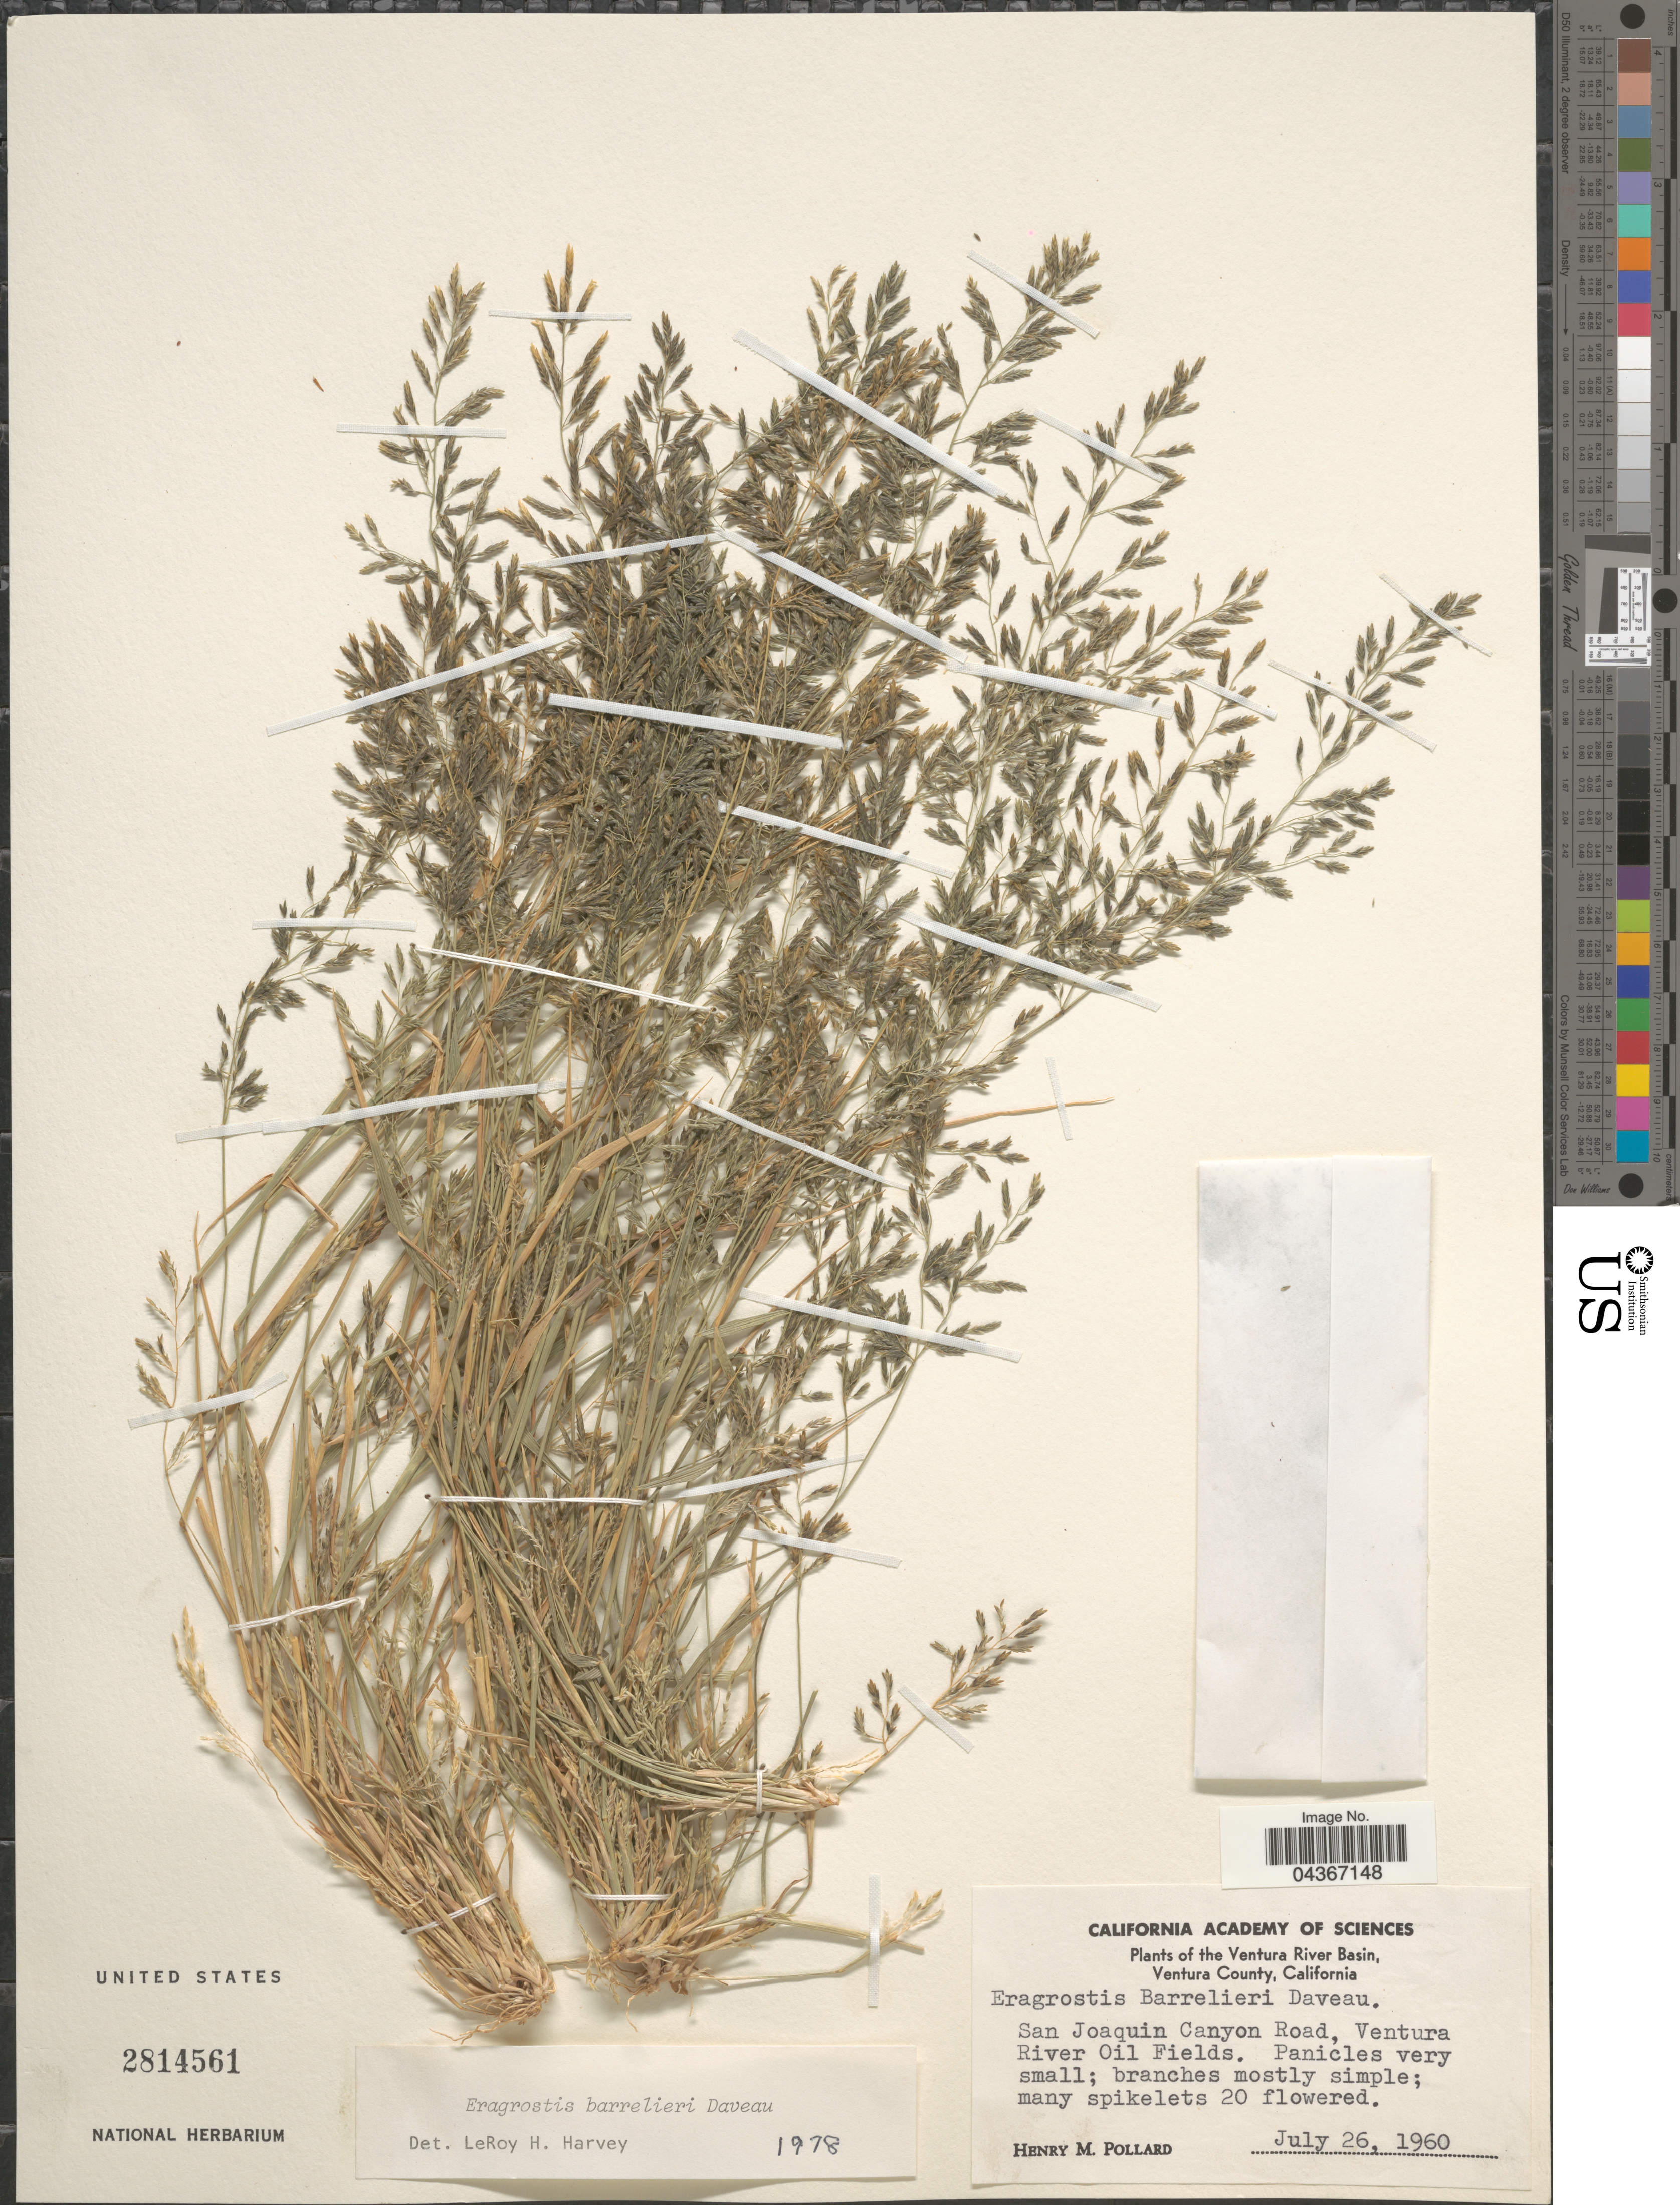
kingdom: Plantae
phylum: Tracheophyta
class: Liliopsida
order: Poales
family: Poaceae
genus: Eragrostis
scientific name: Eragrostis barrelieri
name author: Daveau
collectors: H. M. Pollard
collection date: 1960-07-26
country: United States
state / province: California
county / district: Ventura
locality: The Ventura River Basin, Ventura County. San Joaquin Canyon Road, Ventura River Oil Fields.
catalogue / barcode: US 2814561